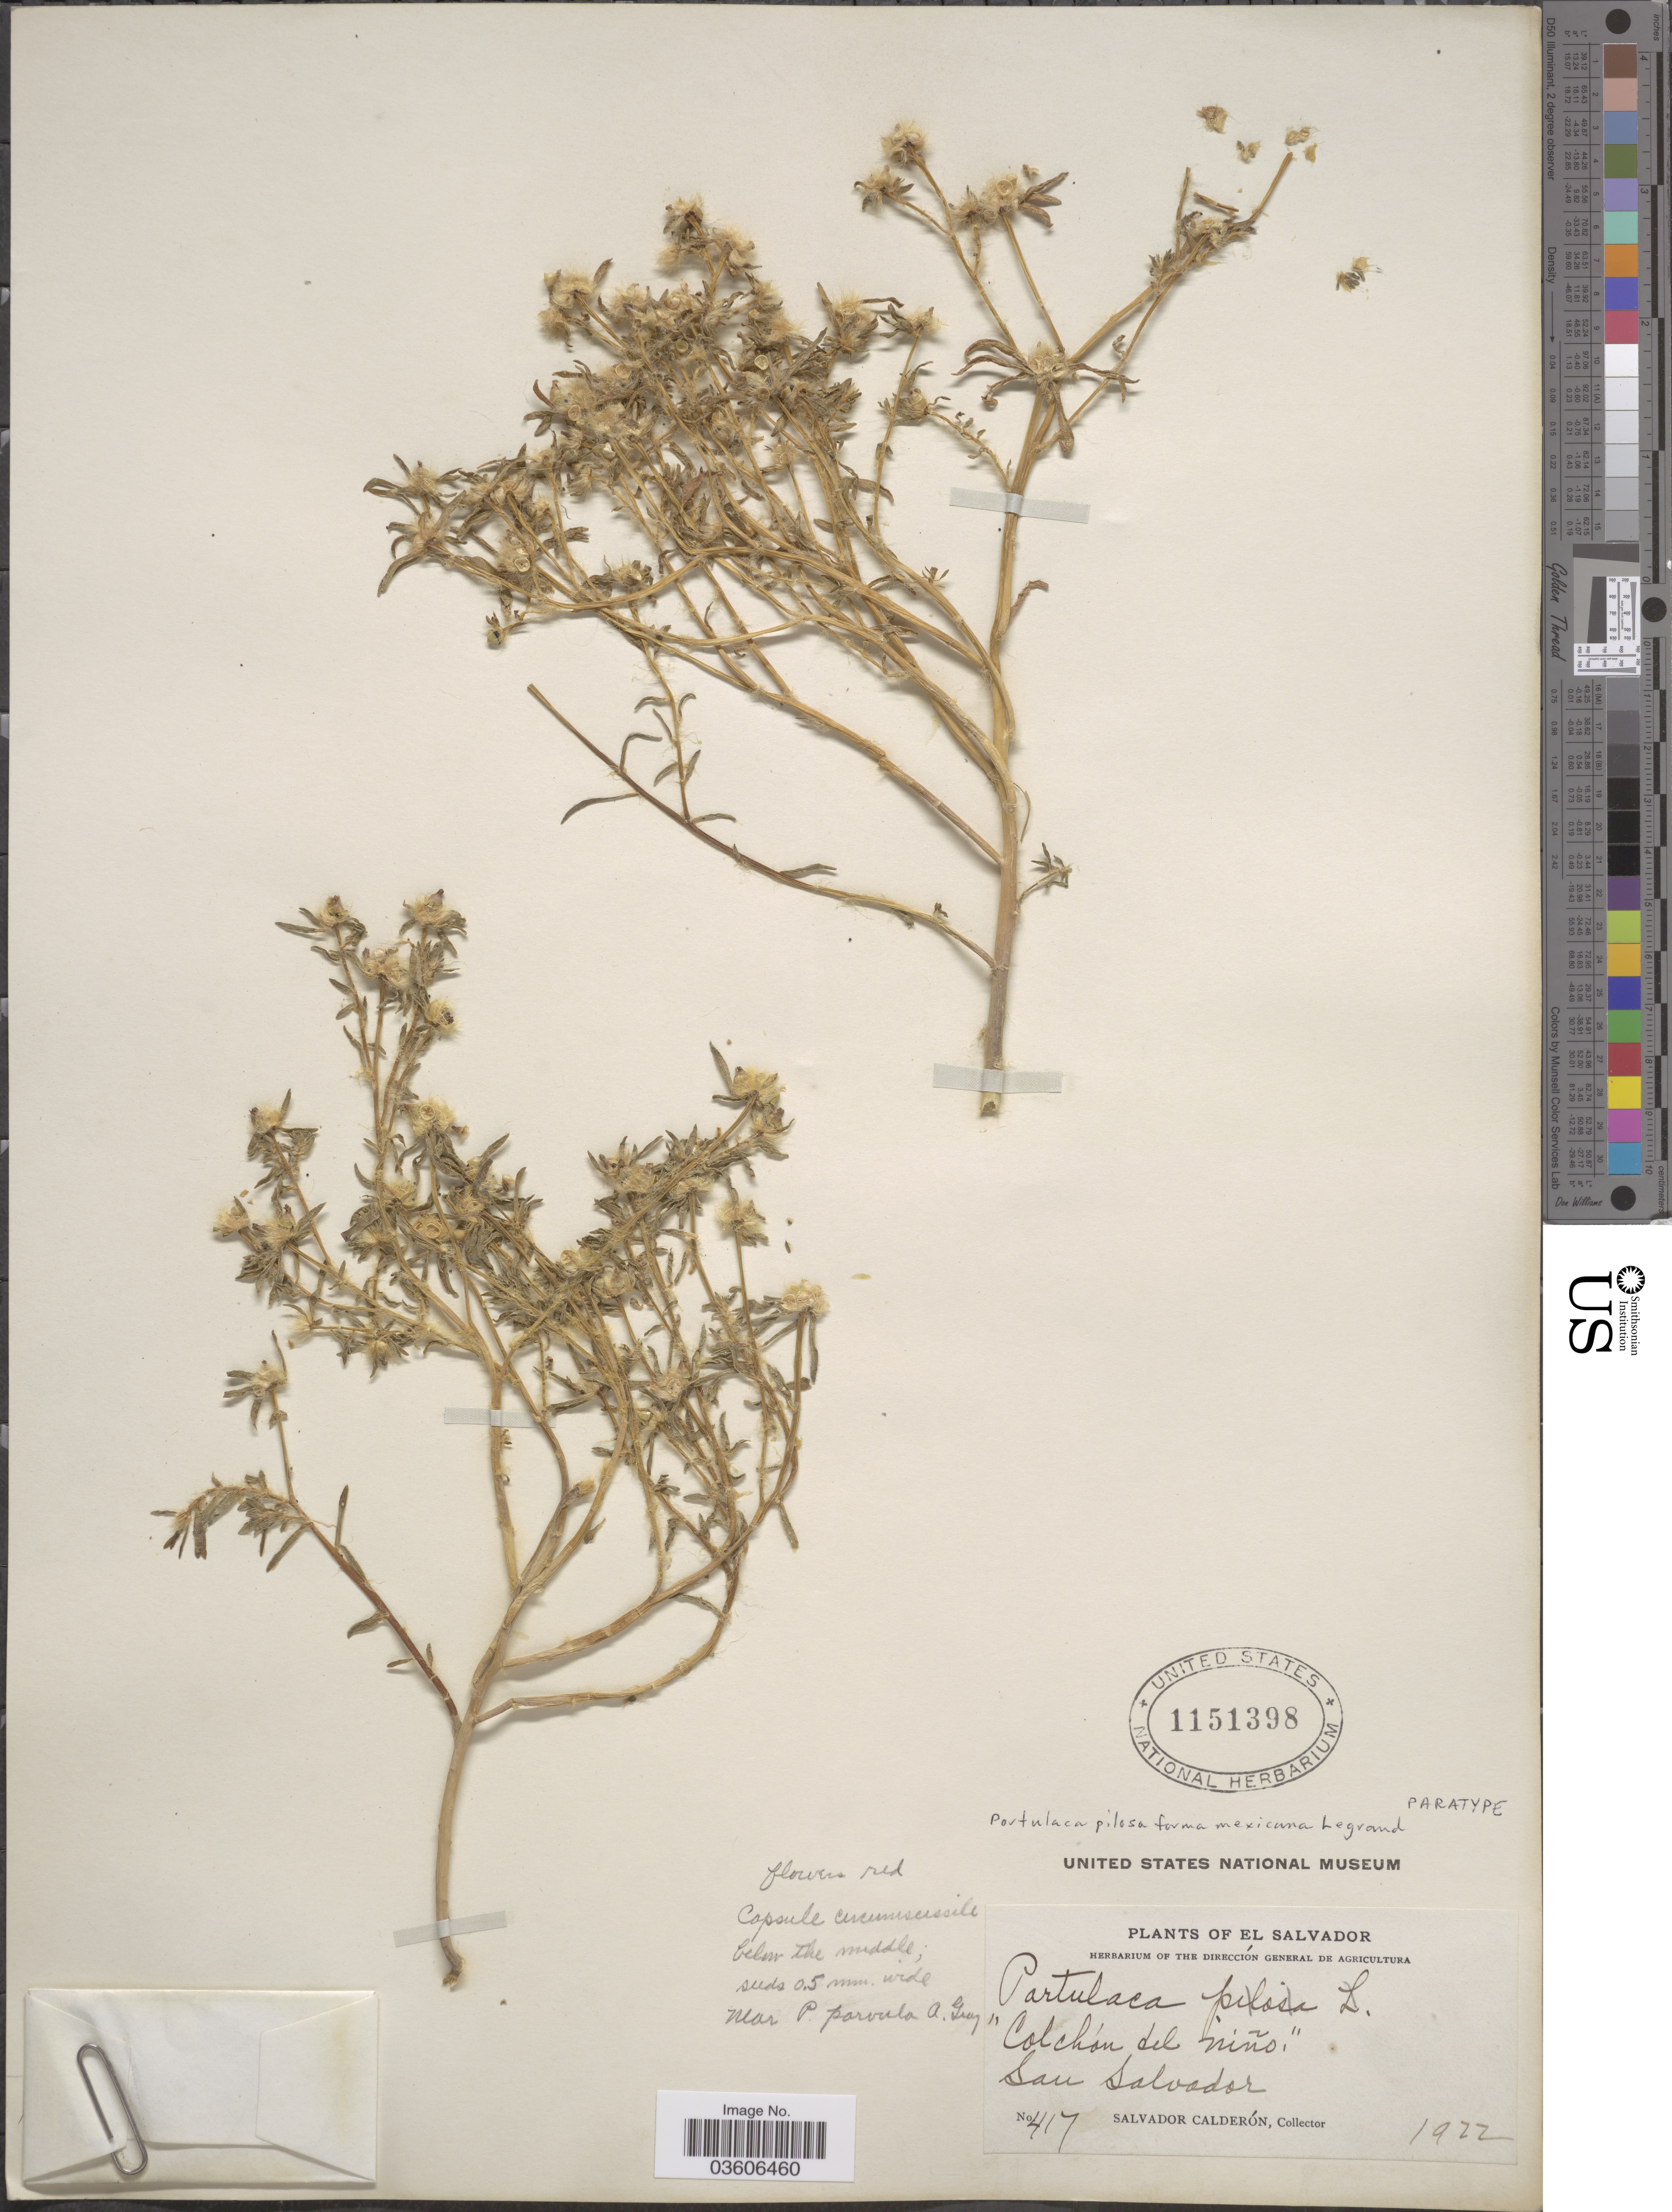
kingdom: Plantae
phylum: Tracheophyta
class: Magnoliopsida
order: Caryophyllales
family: Portulacaceae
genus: Portulaca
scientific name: Portulaca pilosa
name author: L.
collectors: S. Calderón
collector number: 417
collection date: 1922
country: El Salvador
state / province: San Salvador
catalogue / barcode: US 1151398